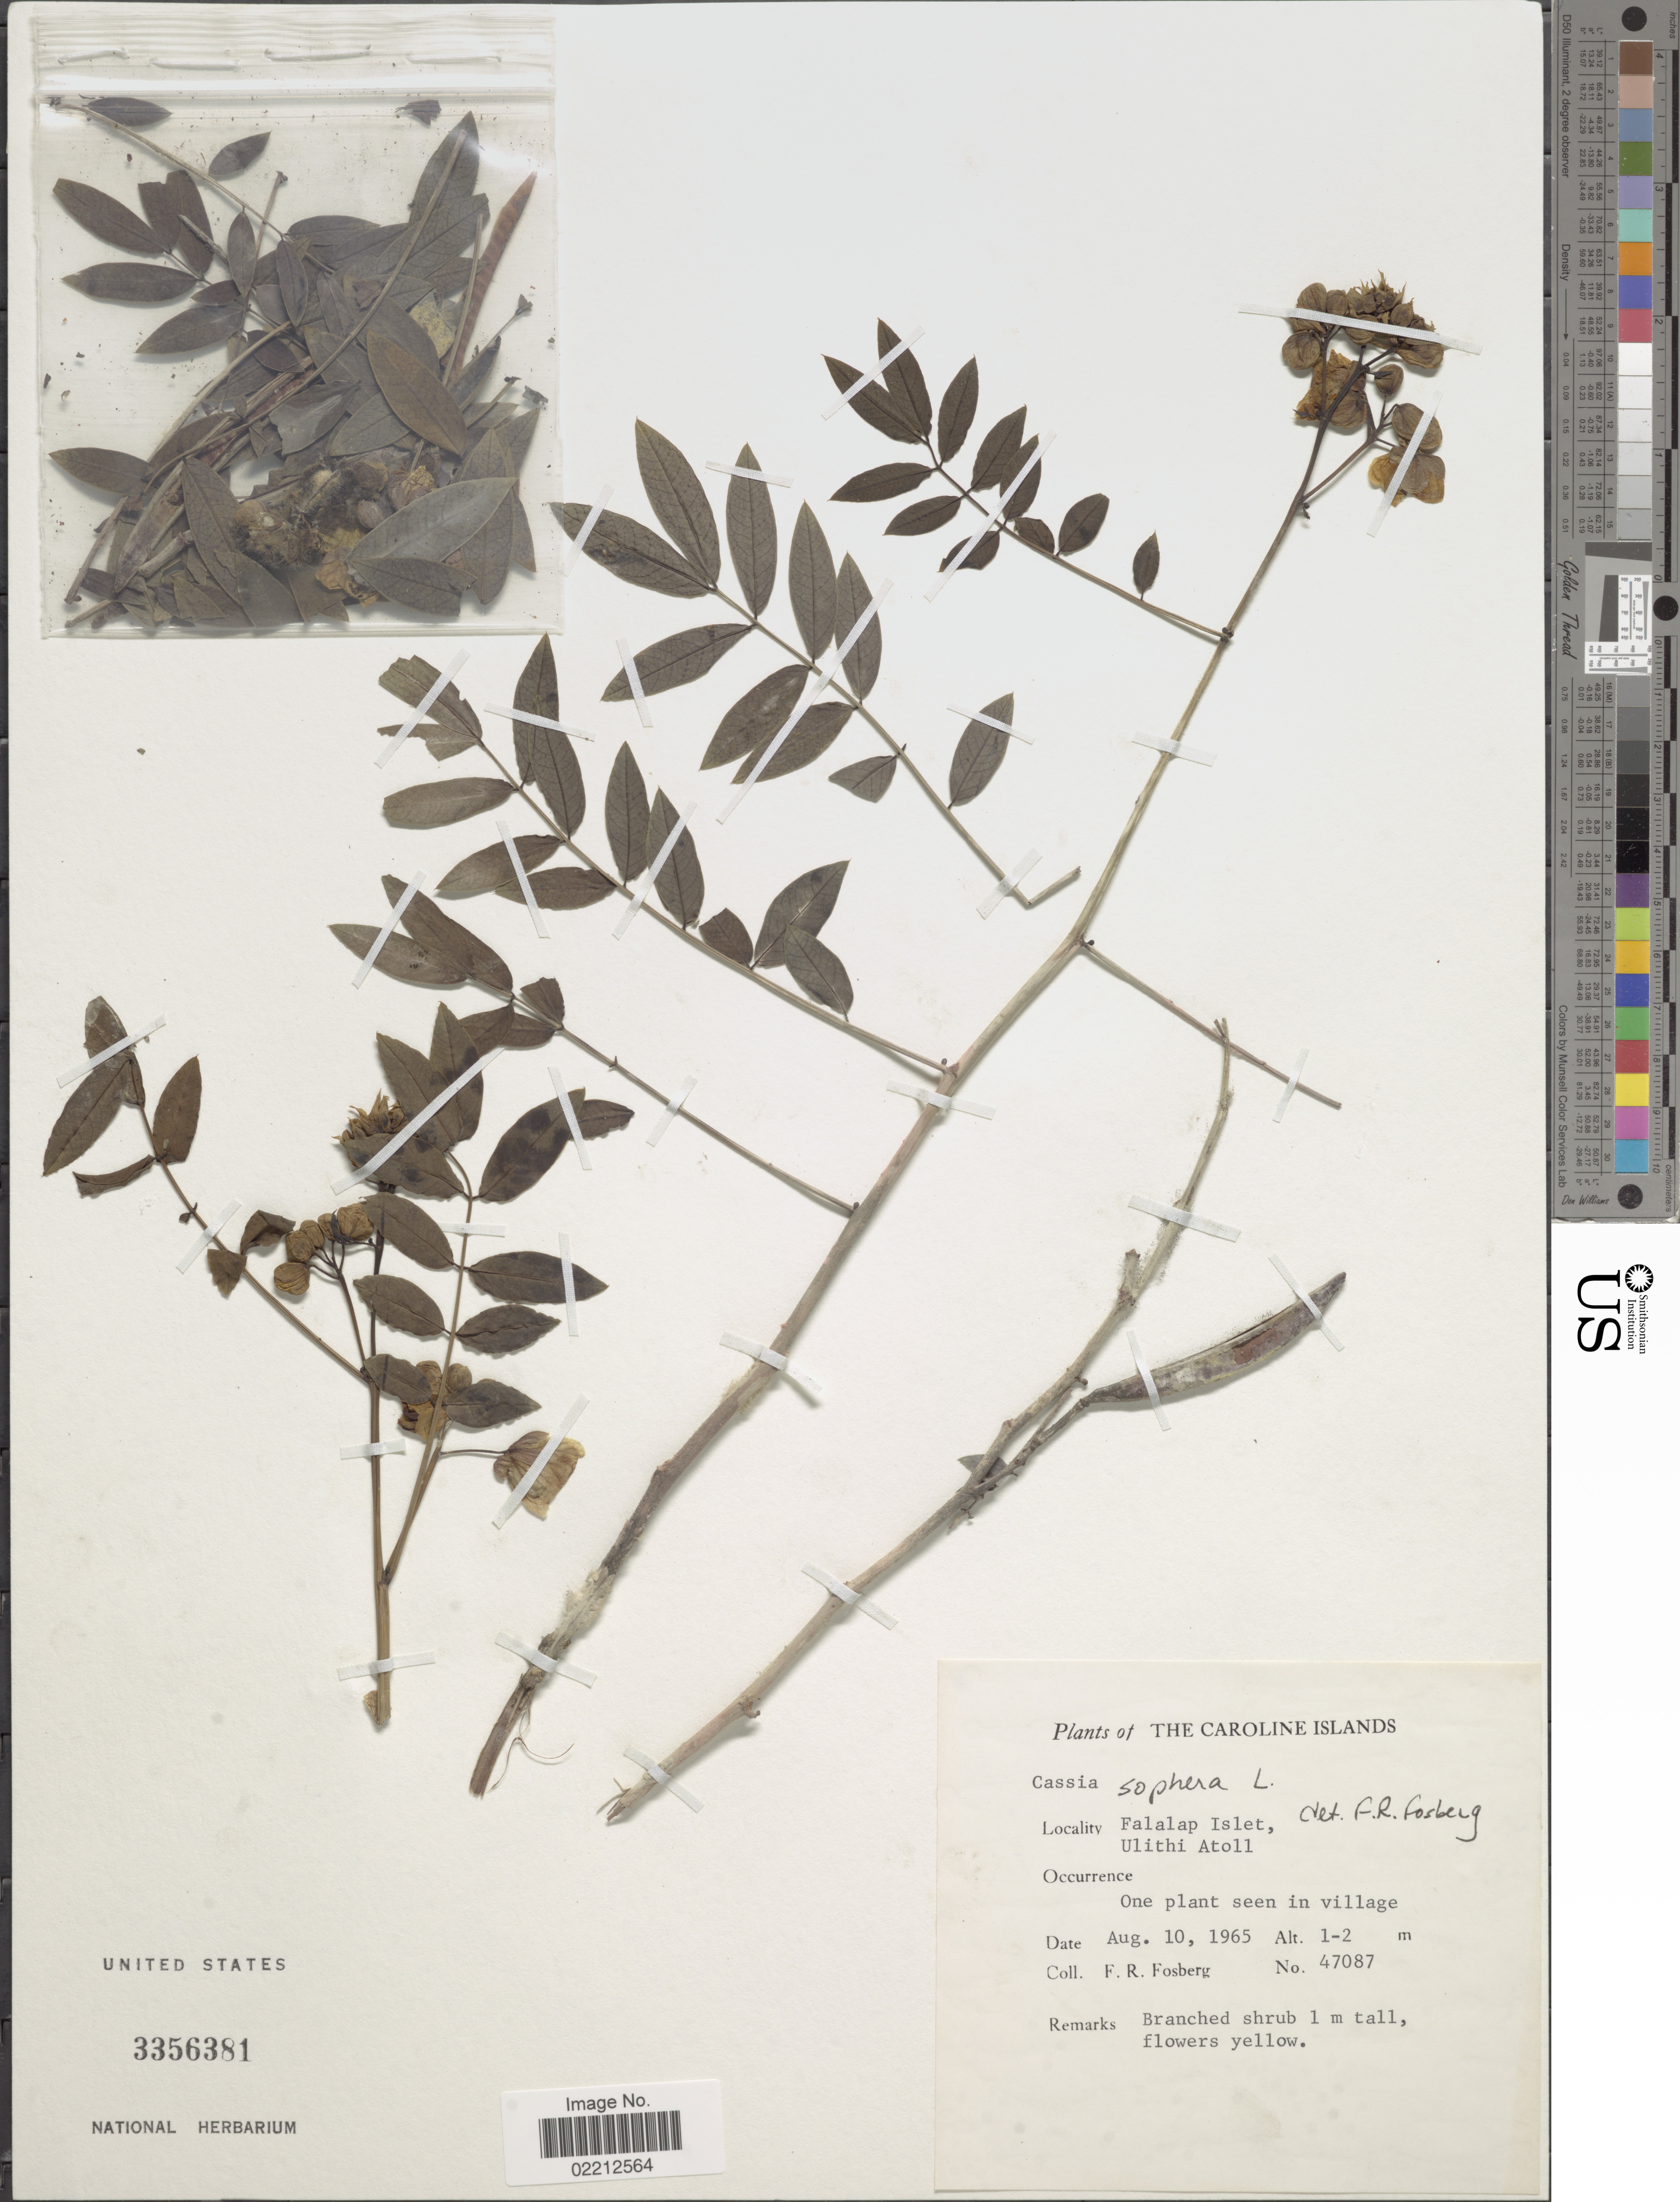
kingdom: Plantae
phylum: Tracheophyta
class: Magnoliopsida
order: Fabales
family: Fabaceae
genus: Senna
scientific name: Senna sophera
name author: (L.) Roxb.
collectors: F. R. Fosberg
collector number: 47087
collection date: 1965-08-10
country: Micronesia, Federated States of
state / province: Yap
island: Ulithi Atoll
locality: Caroline Islands, Falalap Islet, Ulithi Atoll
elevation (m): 1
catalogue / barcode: US 3356381